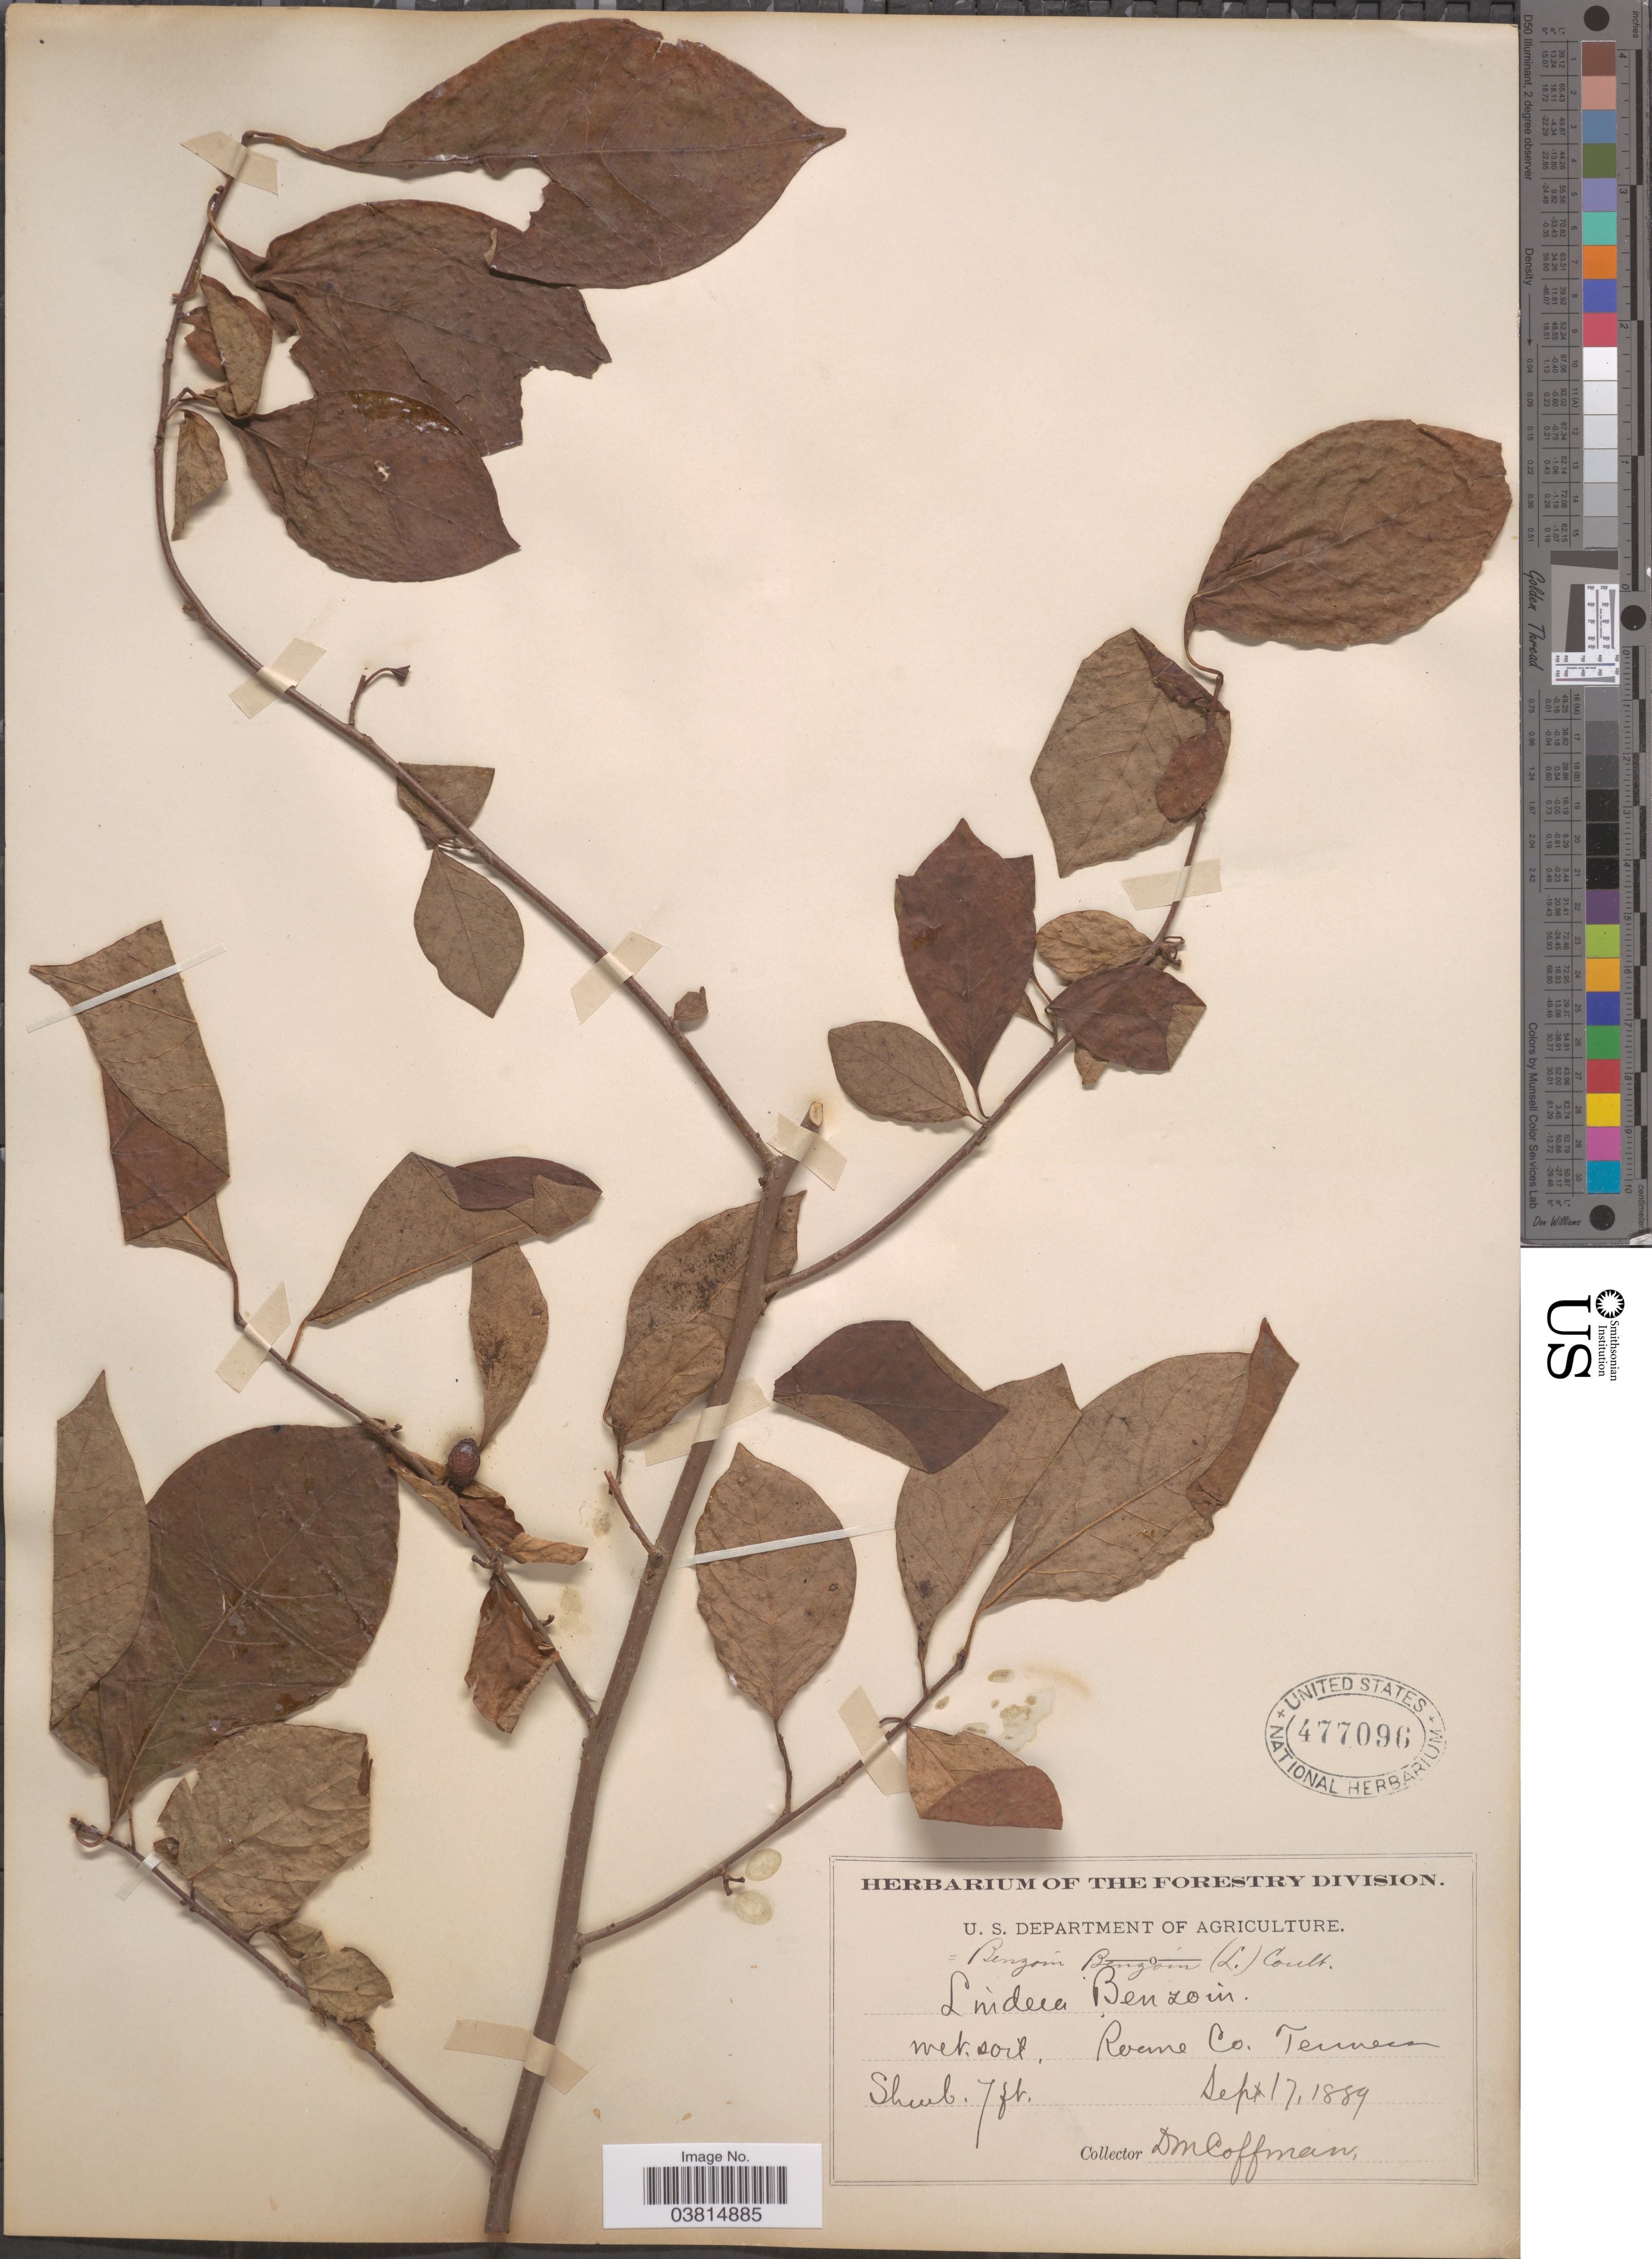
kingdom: Plantae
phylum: Tracheophyta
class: Magnoliopsida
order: Laurales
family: Lauraceae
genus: Lindera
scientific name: Lindera benzoin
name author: (L.) Blume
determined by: Strong, Mark T., (BOT), Smithsonian Institution - National Museum of Natural History (UNITED STATES)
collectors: D. M. Coffman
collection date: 1889-09-17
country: United States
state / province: Tennessee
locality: Roane Co.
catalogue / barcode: US 477096